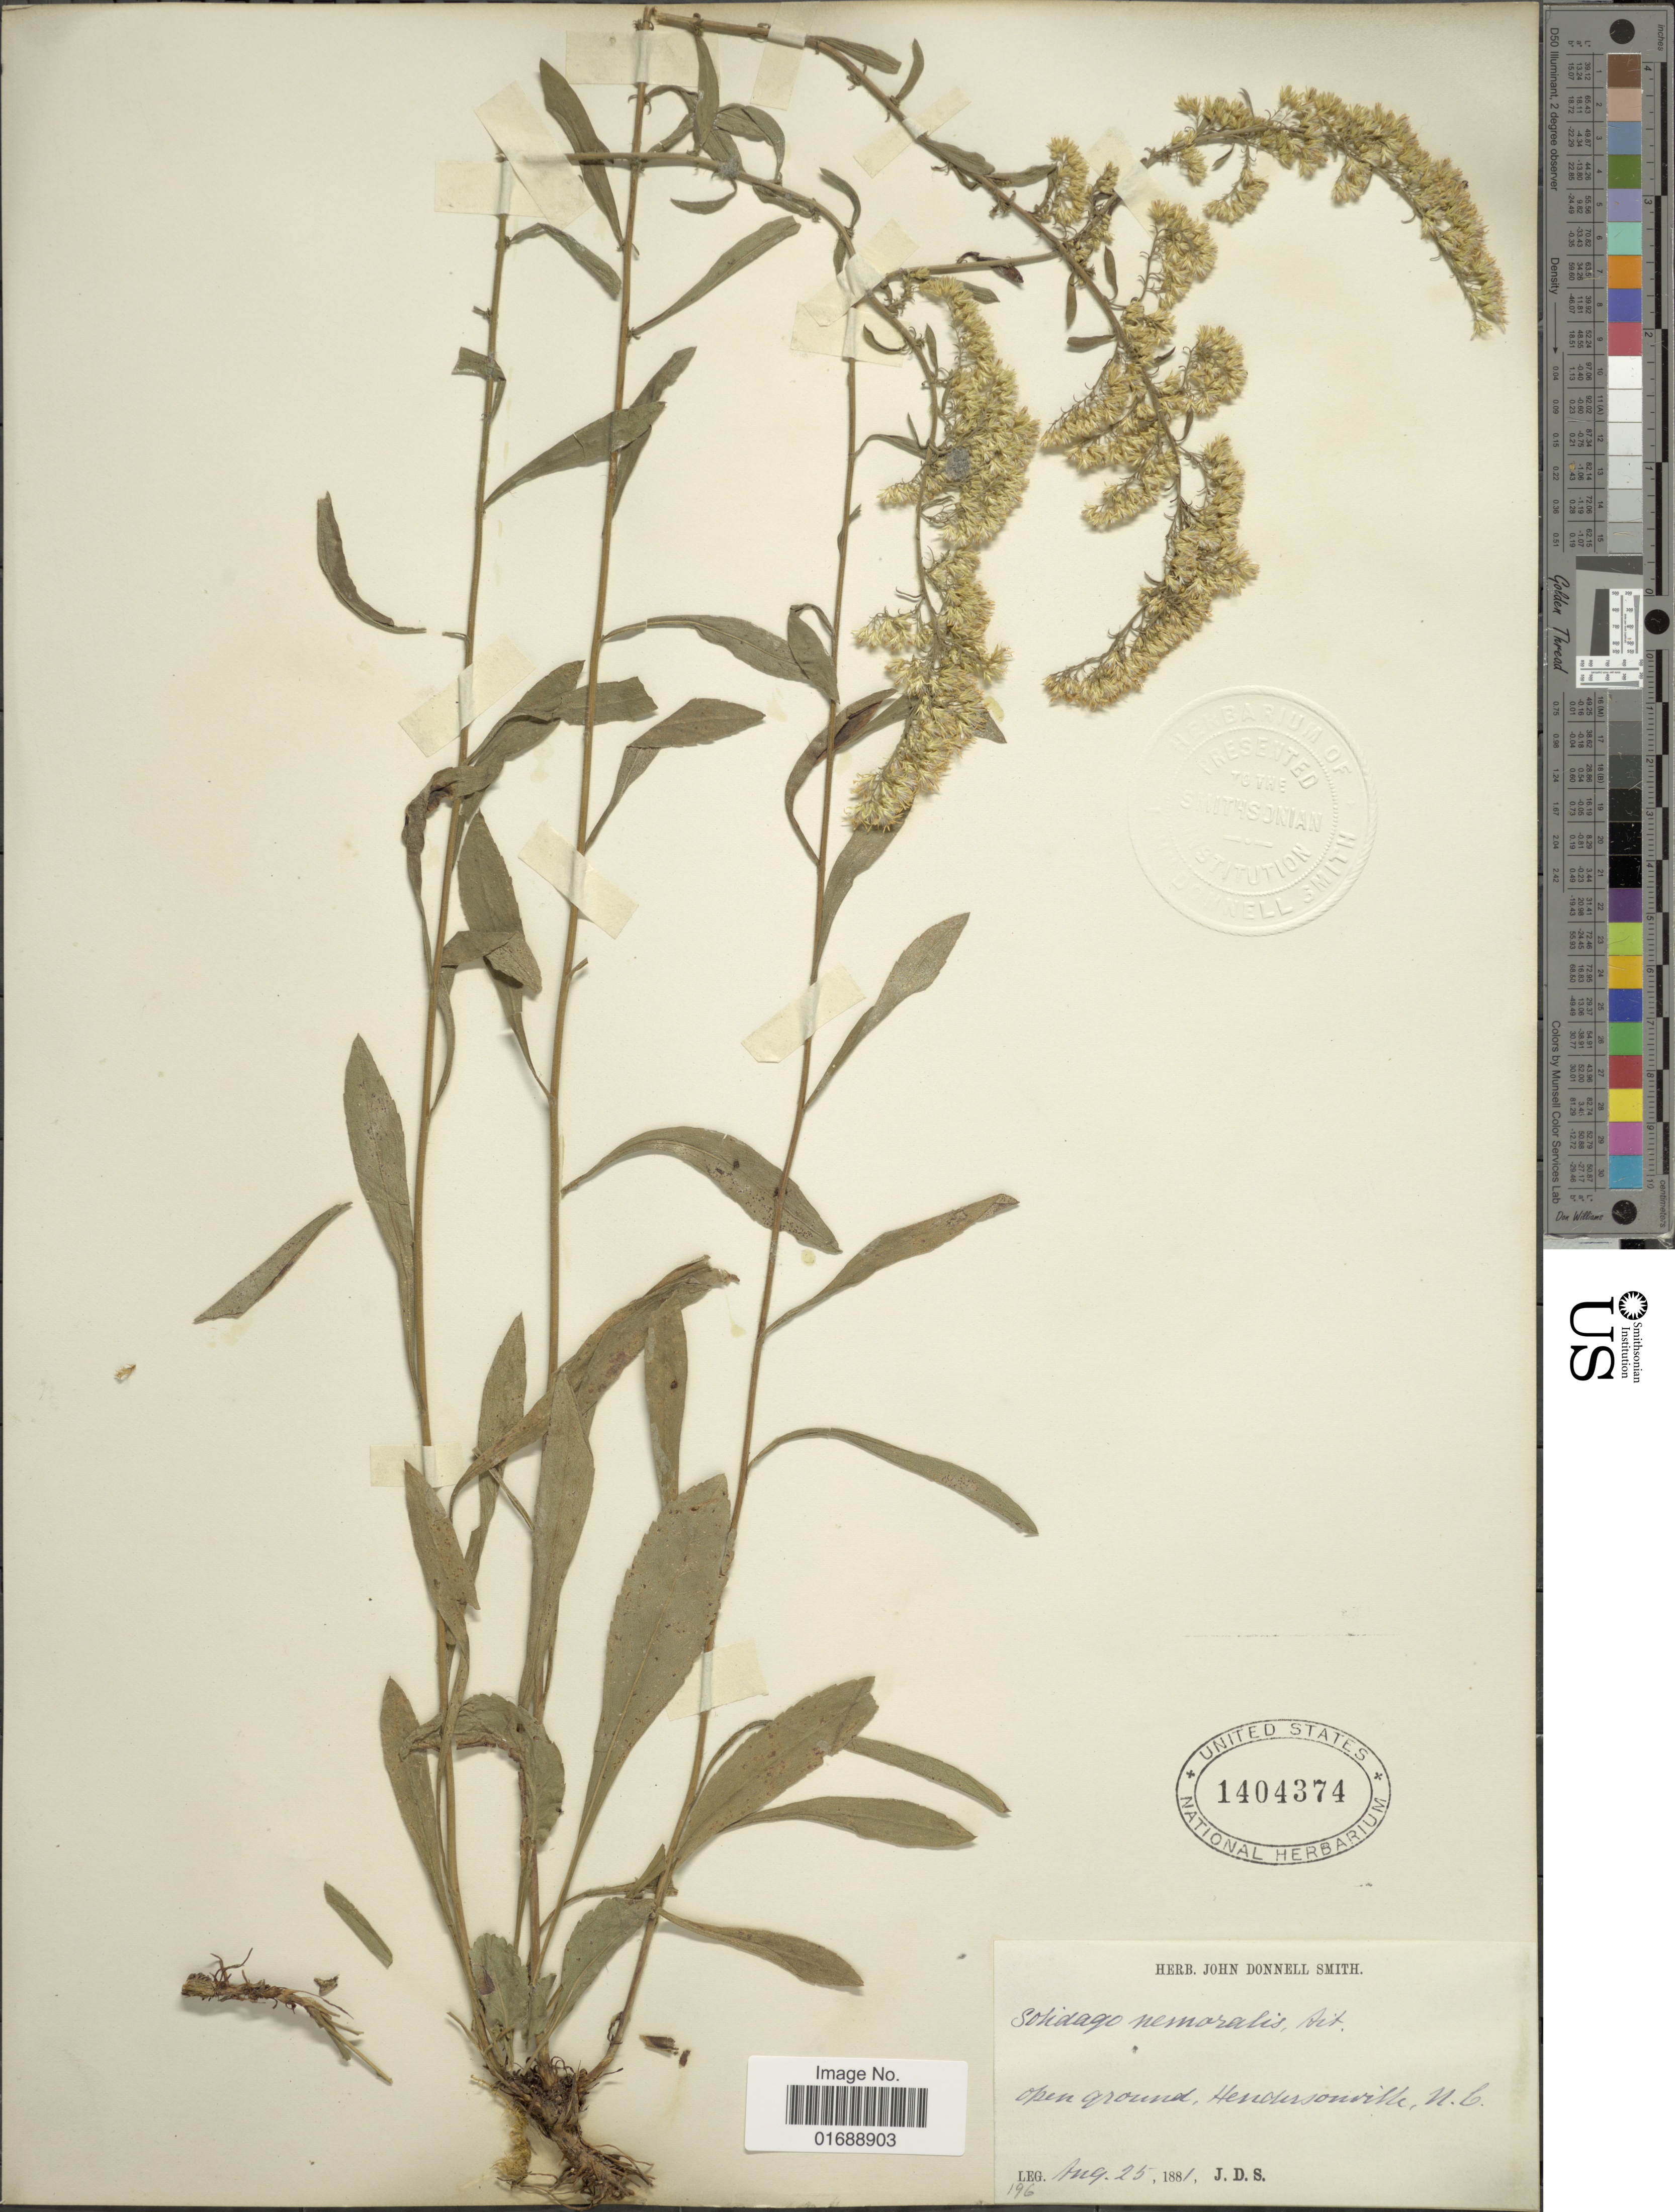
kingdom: Plantae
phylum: Tracheophyta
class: Magnoliopsida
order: Asterales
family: Asteraceae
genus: Solidago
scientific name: Solidago nemoralis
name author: Aiton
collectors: J. Donnell Smith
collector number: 196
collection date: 1881-08-25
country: United States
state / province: North Carolina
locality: Hendersonville, N.C.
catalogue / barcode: US 1404374